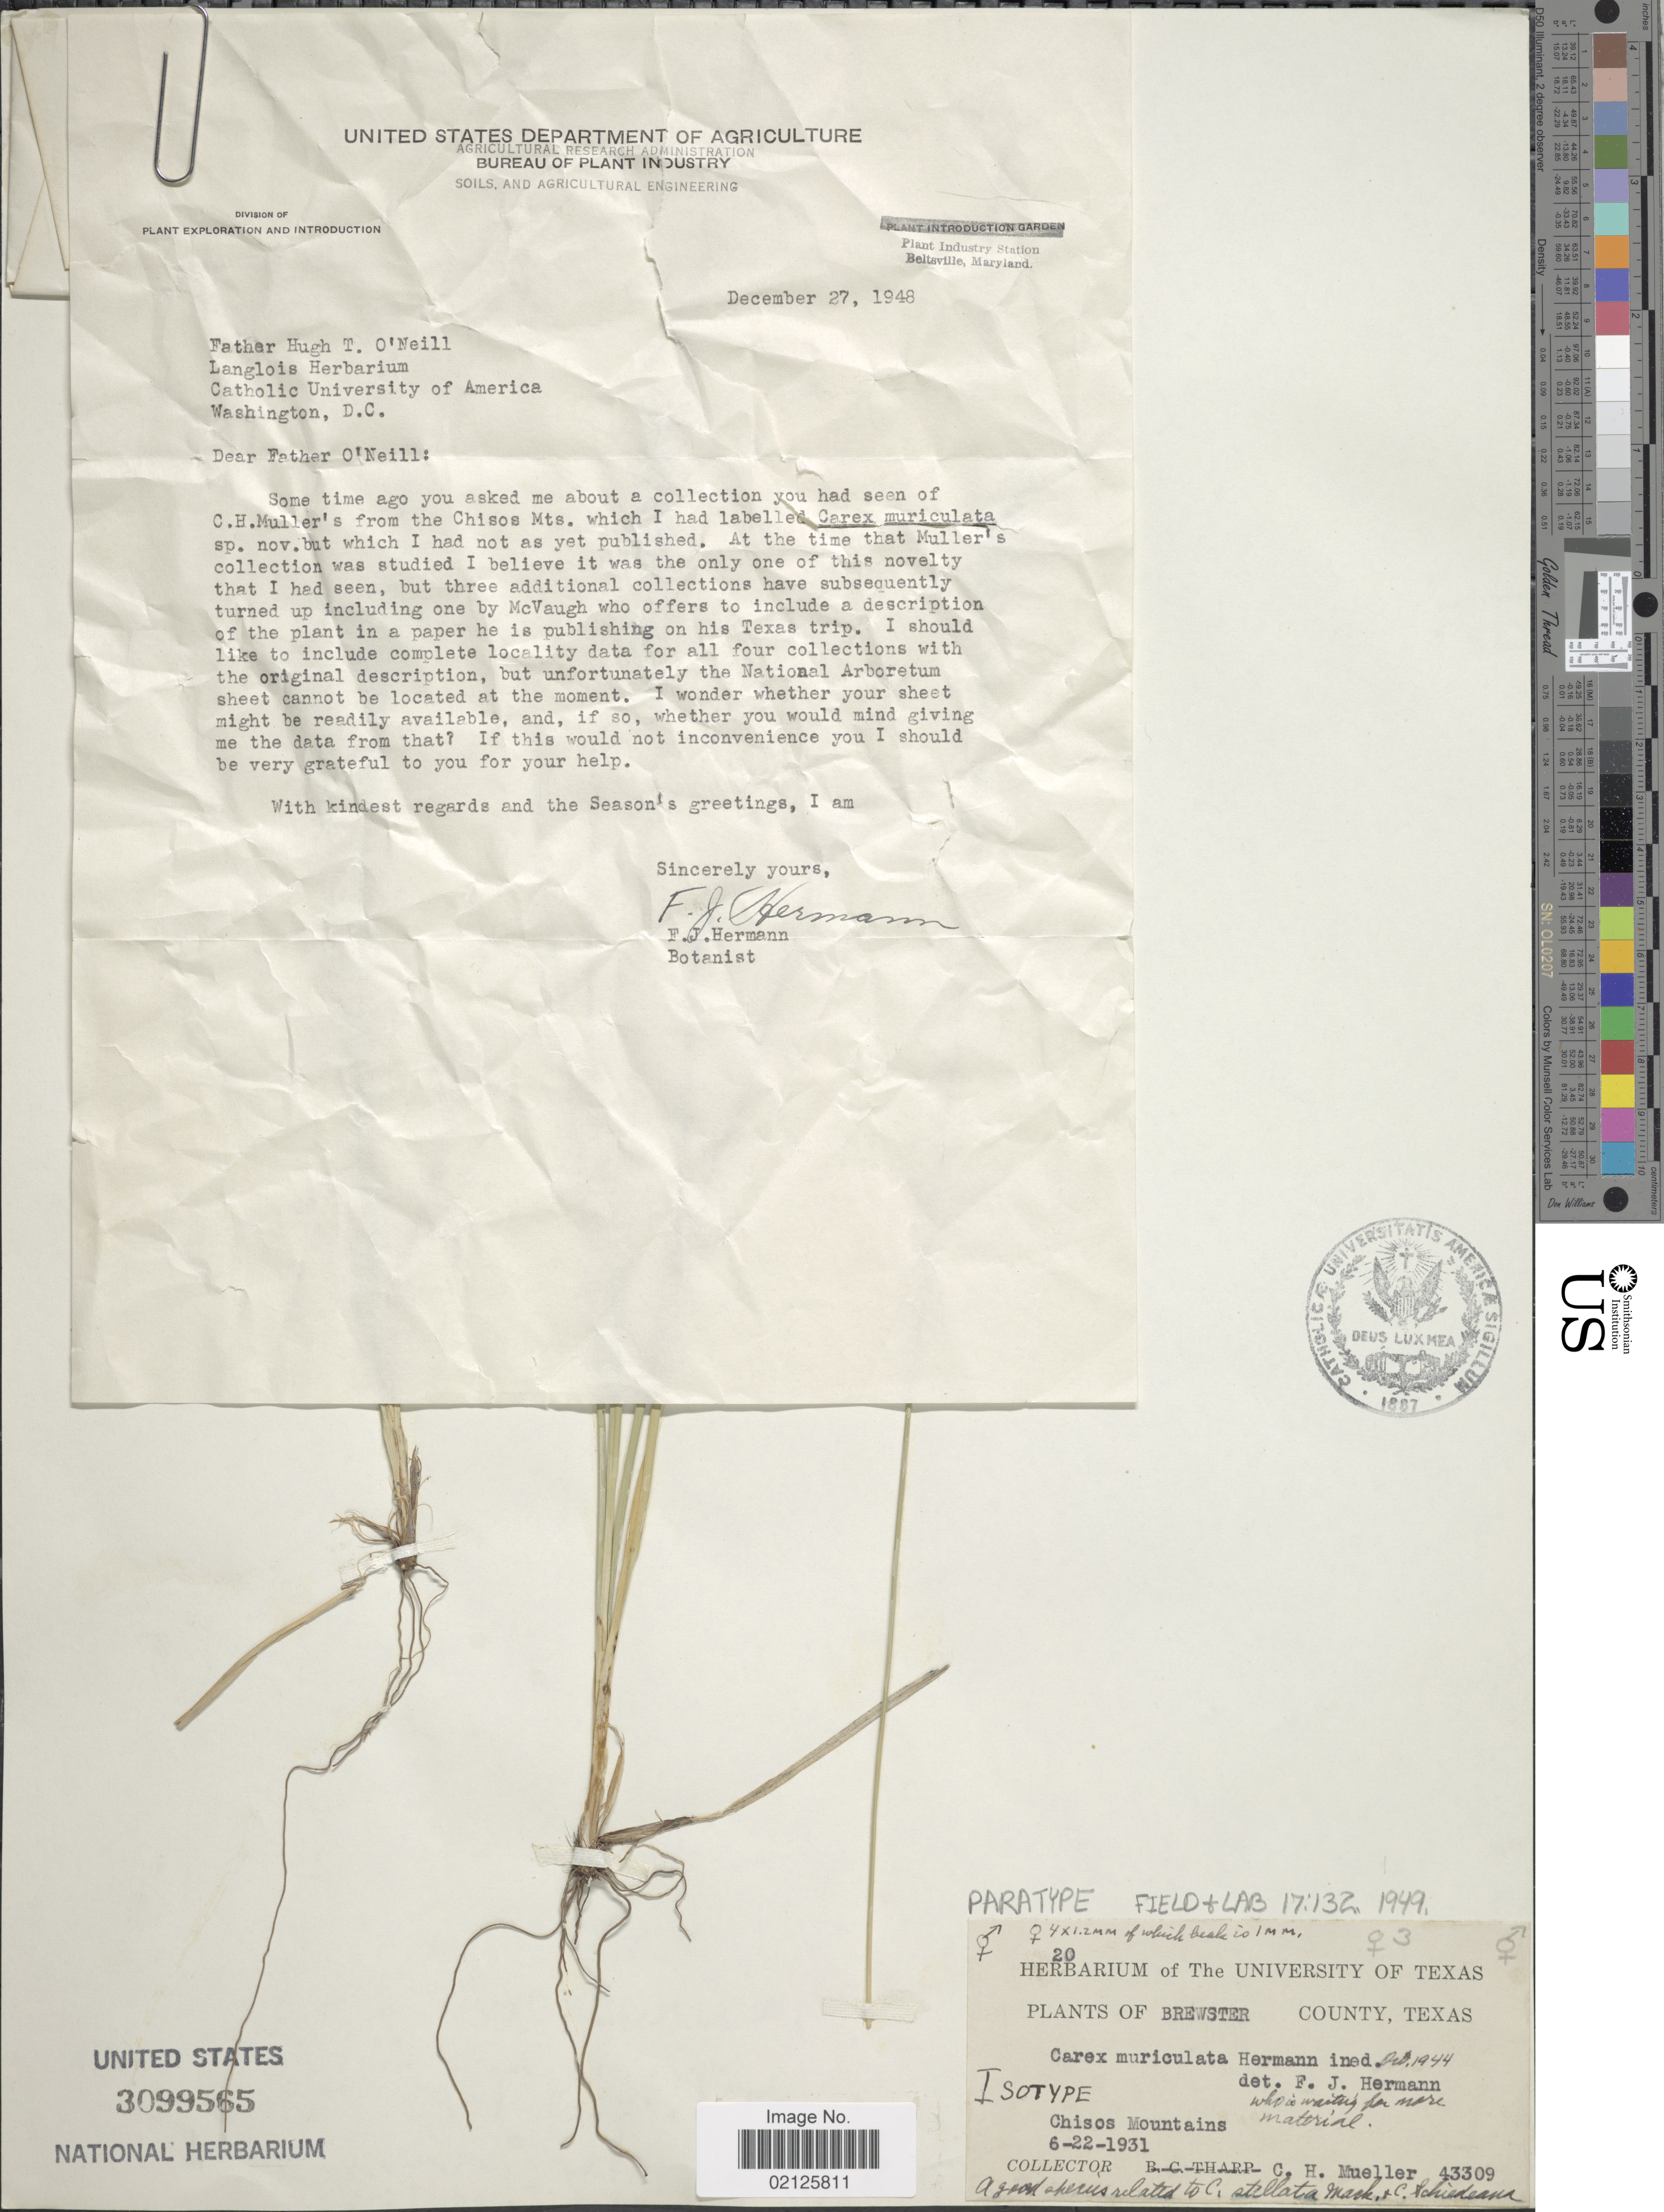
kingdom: Plantae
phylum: Tracheophyta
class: Liliopsida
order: Poales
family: Cyperaceae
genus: Carex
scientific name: Carex muriculata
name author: F.J. Herm.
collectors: C. H. Mueller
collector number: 43309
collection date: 1931-06-22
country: United States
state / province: Texas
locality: Brewster County, Chisos Mountains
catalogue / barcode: US 3099565